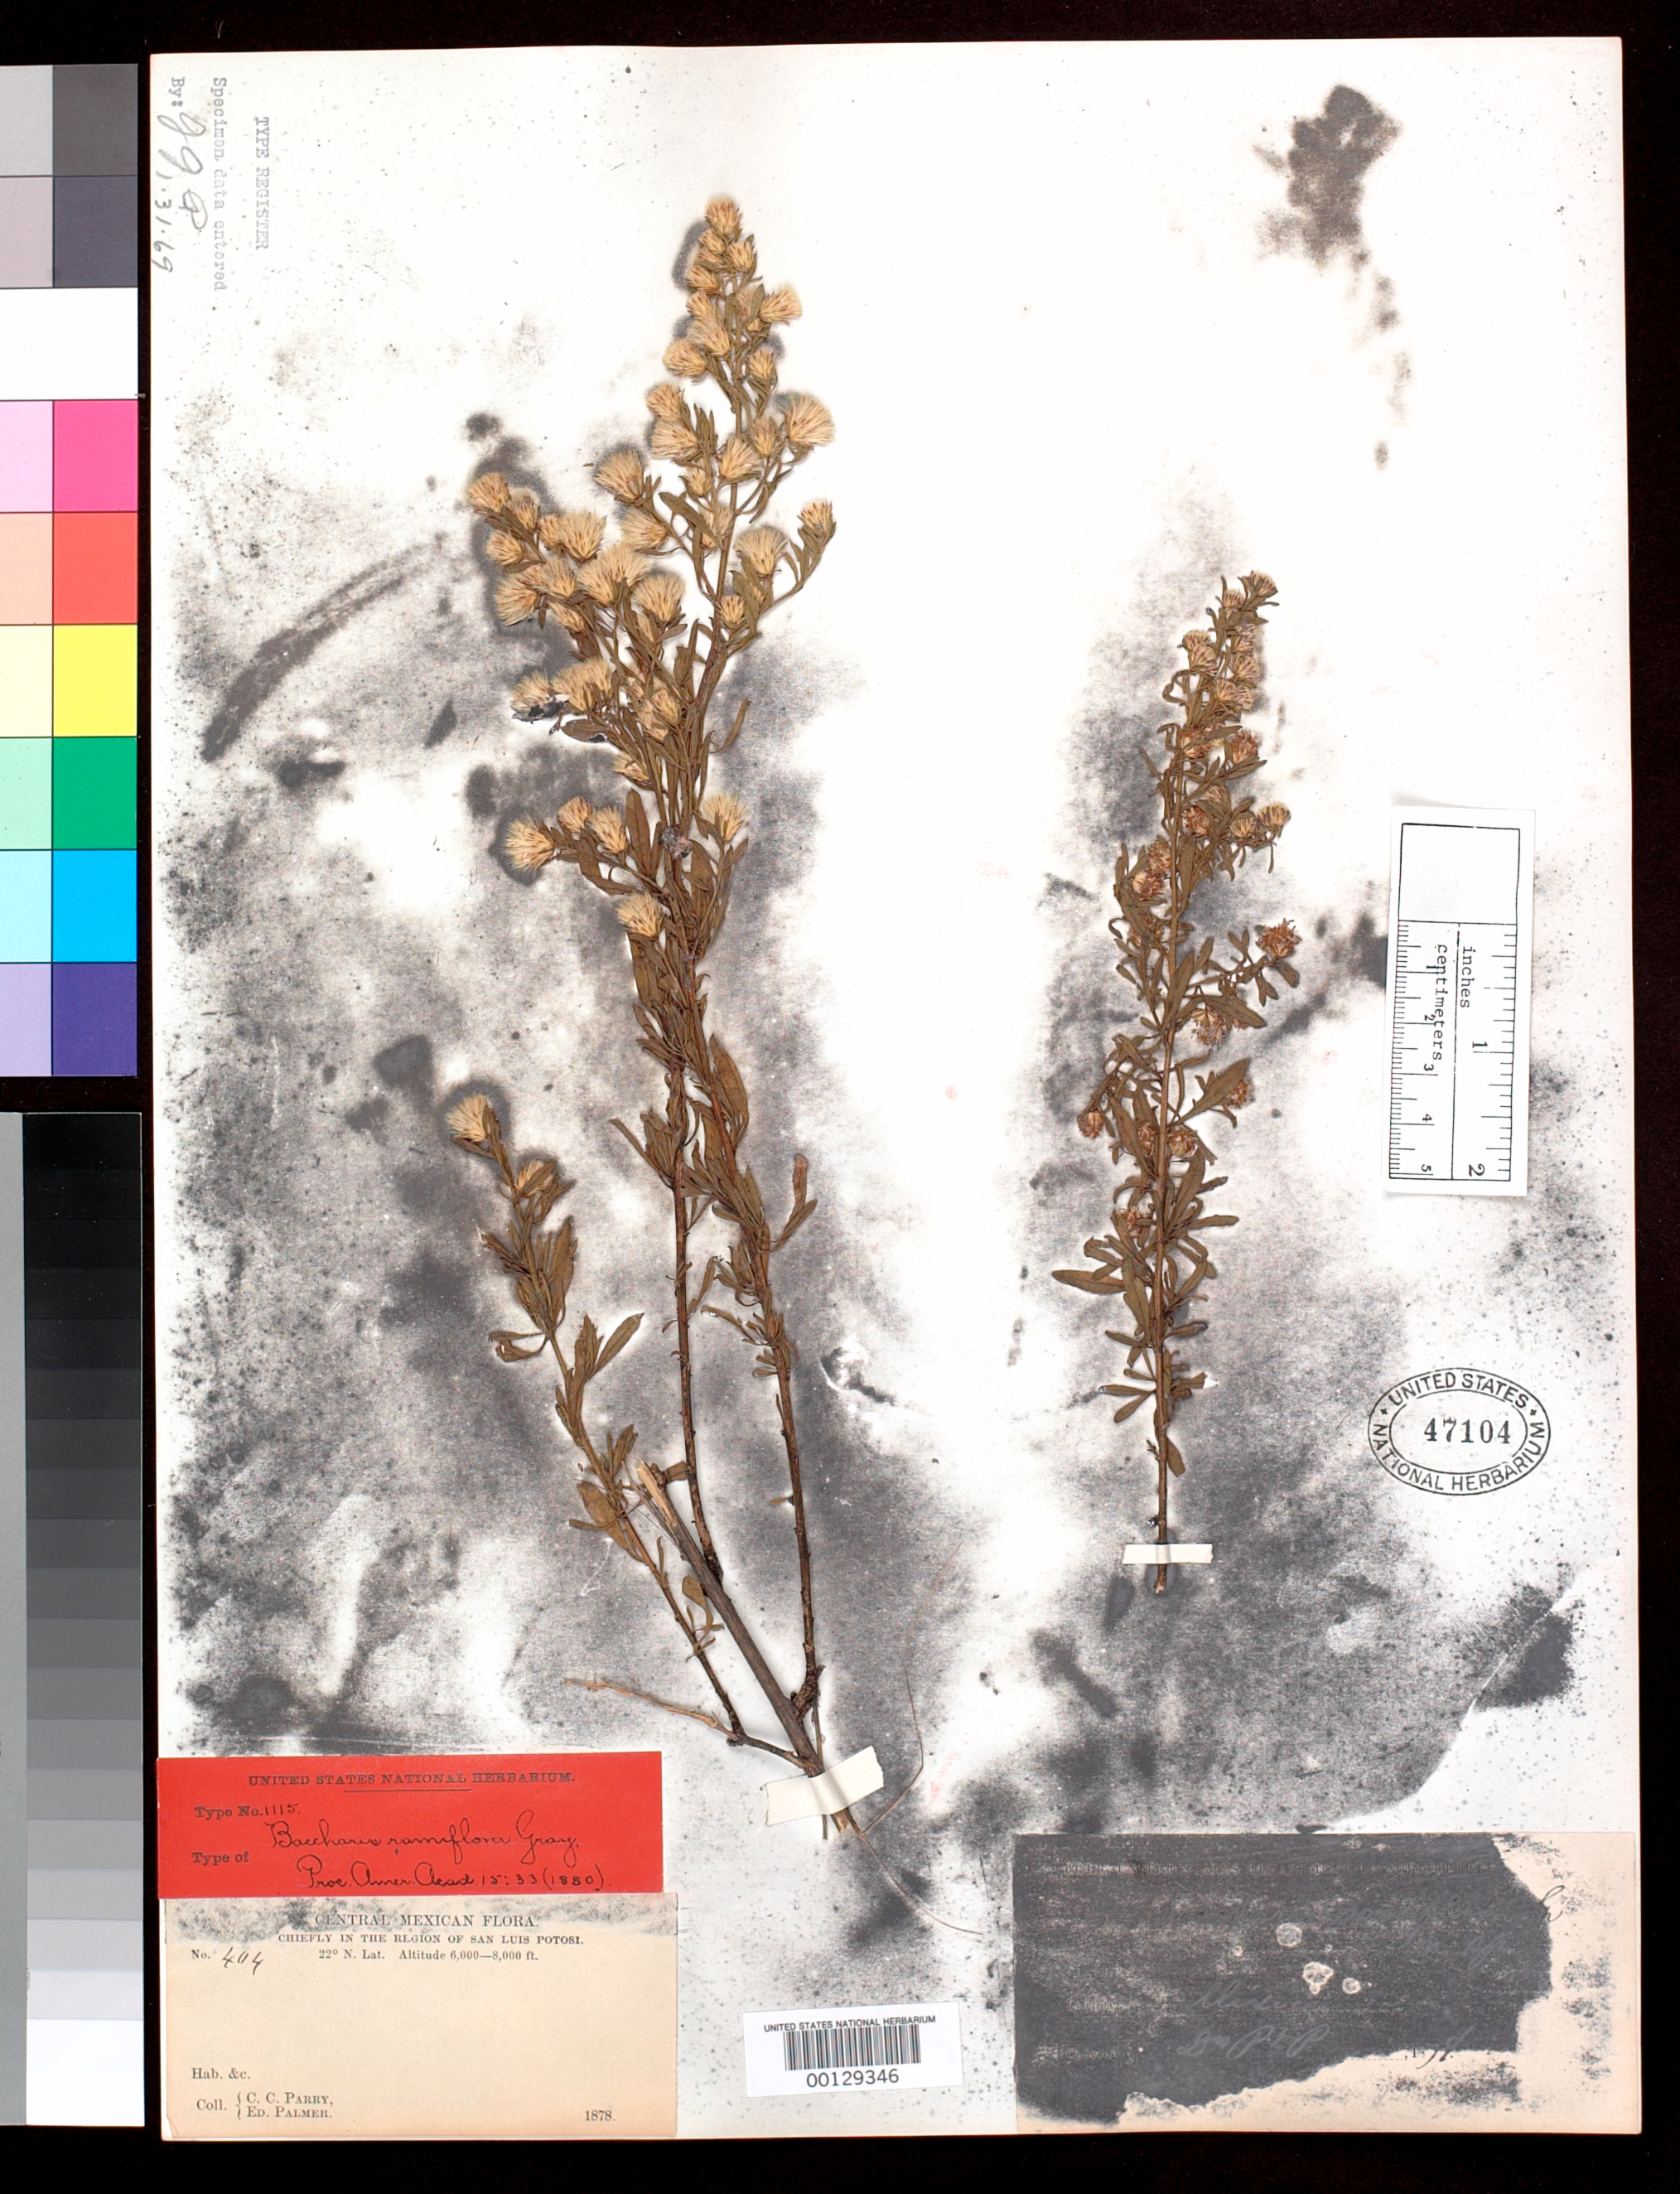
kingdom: Plantae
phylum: Tracheophyta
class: Magnoliopsida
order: Asterales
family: Asteraceae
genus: Baccharis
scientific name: Baccharis ramiflora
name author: A. Gray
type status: Isosyntype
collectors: C. C. Parry & E. Palmer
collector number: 404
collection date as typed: Jun 1878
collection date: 1878-06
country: Mexico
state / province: San Luis Potosi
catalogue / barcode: US 47104